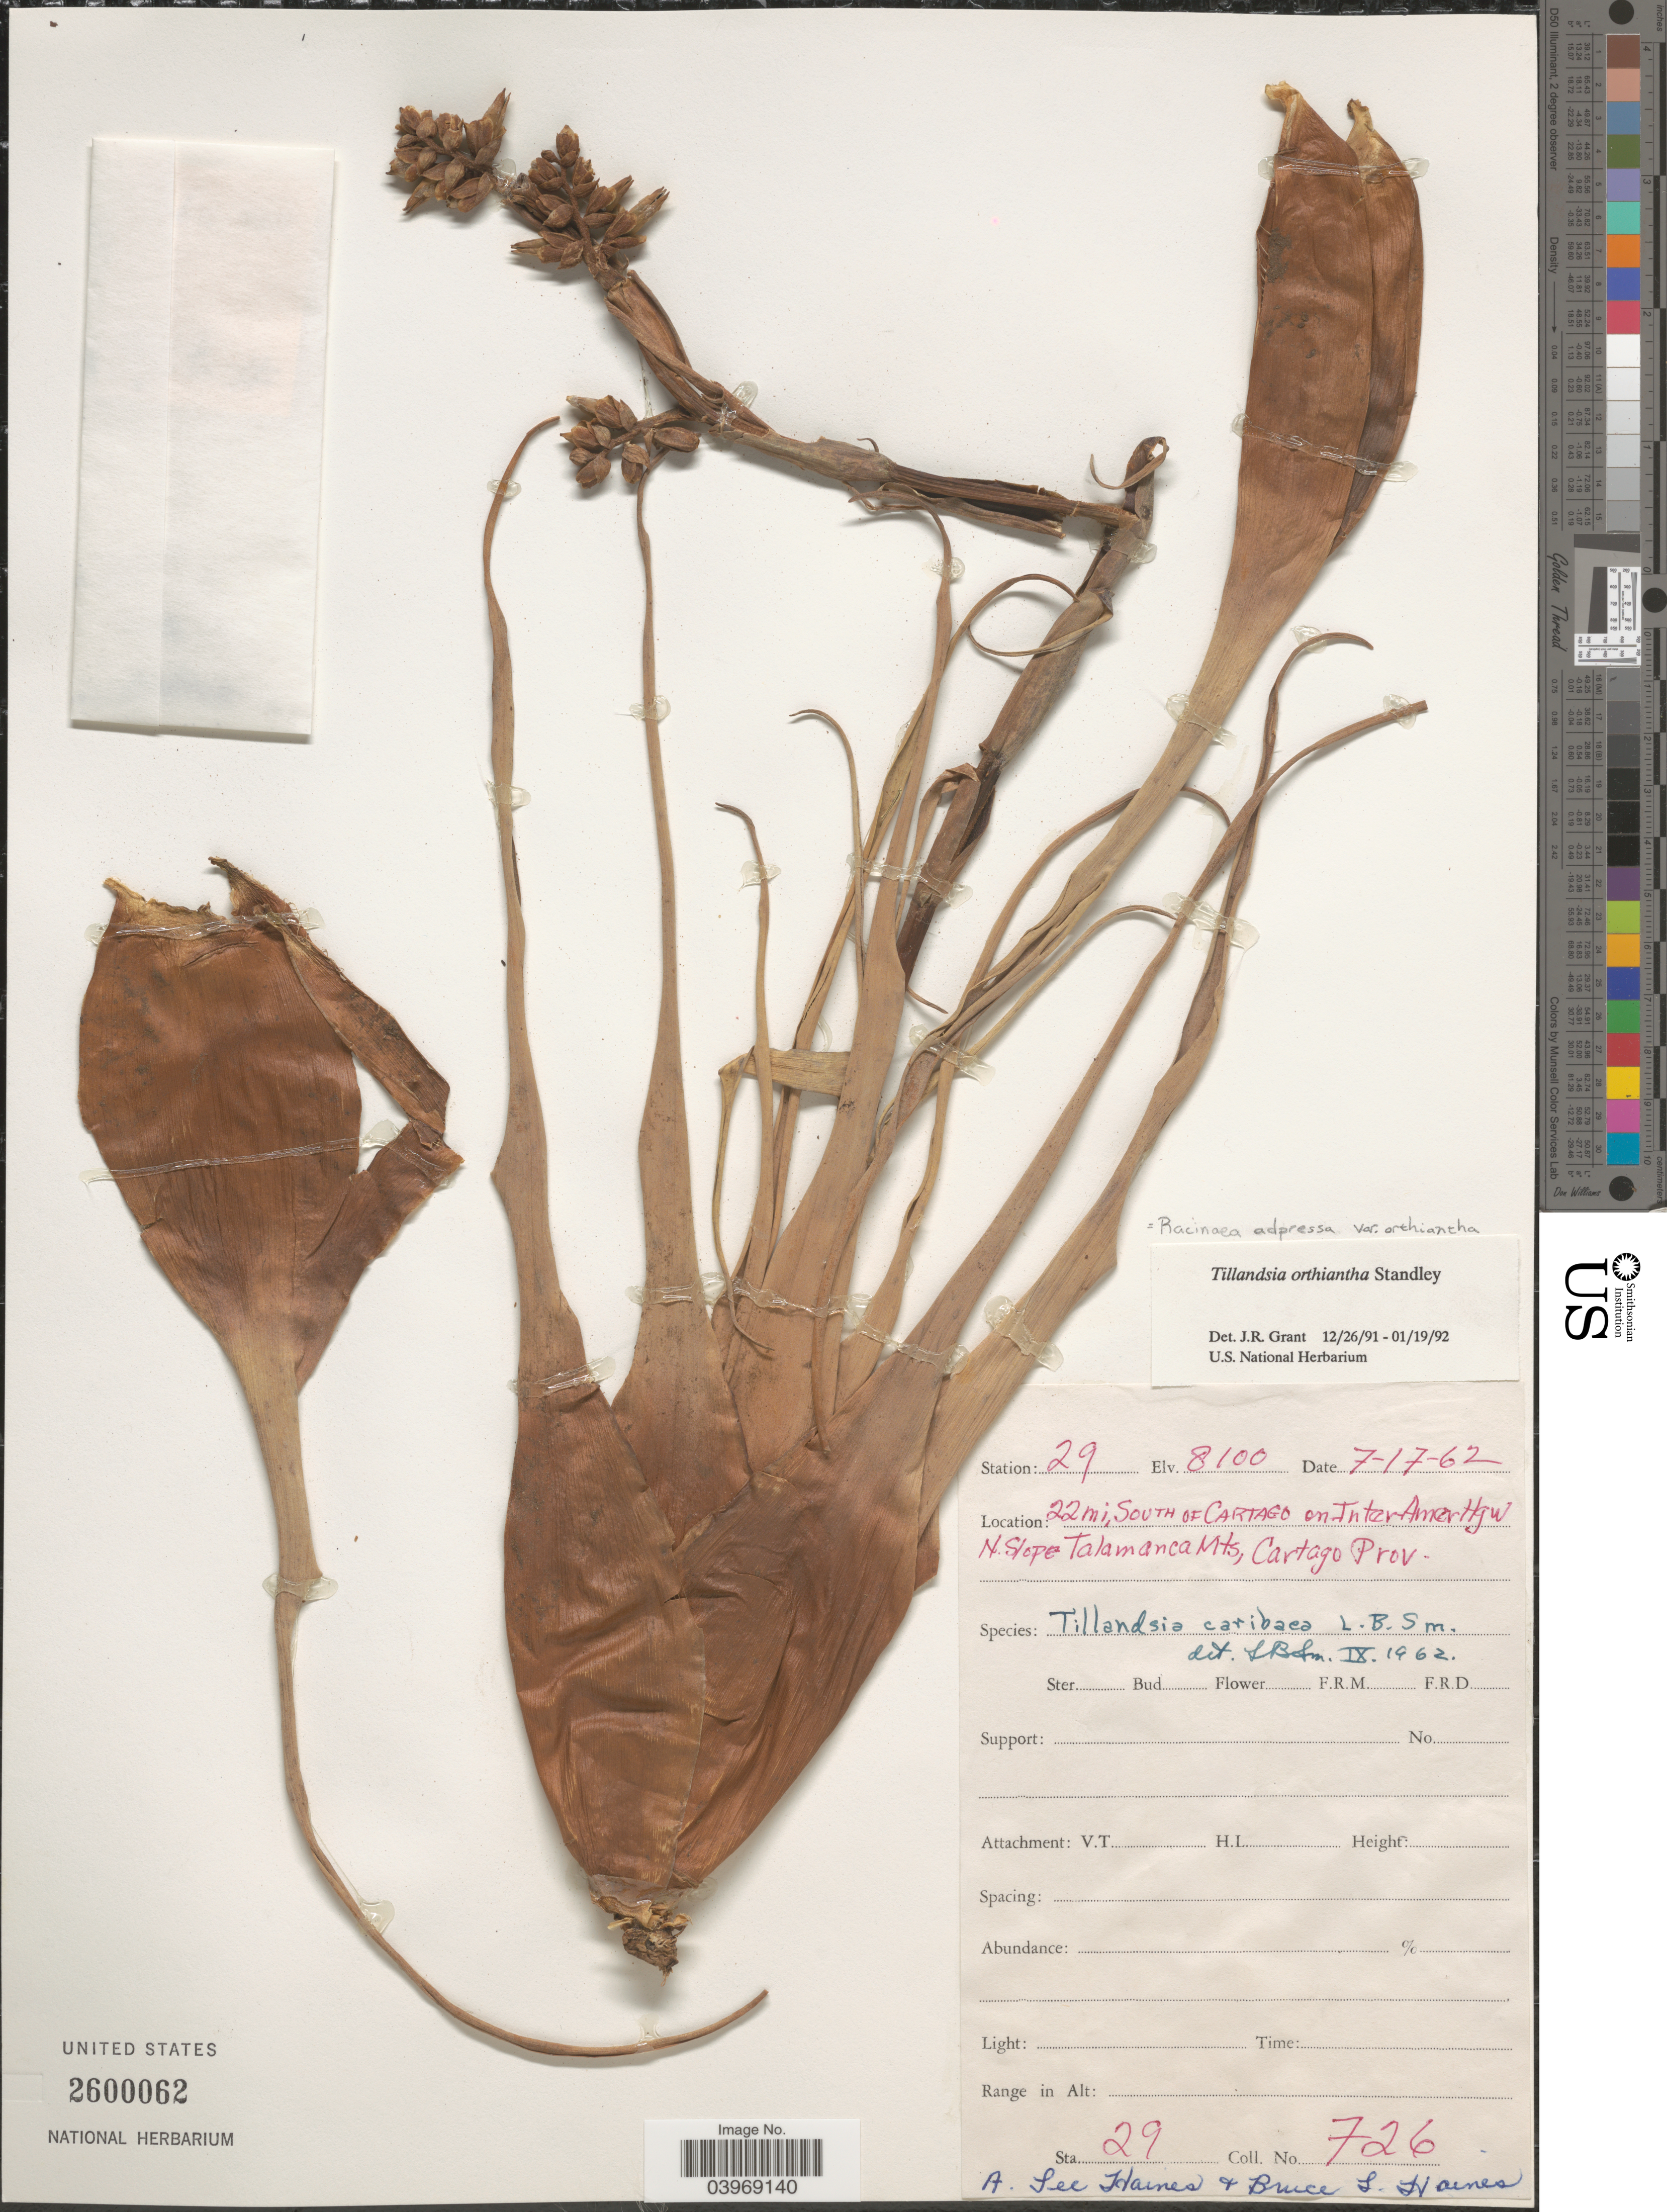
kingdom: Plantae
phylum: Tracheophyta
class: Liliopsida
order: Poales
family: Bromeliaceae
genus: Racinaea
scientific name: Racinaea adpressa subsp. orthiantha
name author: (Standl.) J.R. Grant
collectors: A. L. Haines & B. L. Haines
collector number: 726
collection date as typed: Transcribed d/m/y: 17/7/62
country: Costa Rica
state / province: Cartago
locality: Station 29. 22 mi. south of Cartago on Inter Amer. Hgw. N Slope Talamanca Mts.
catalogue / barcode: US 2600062